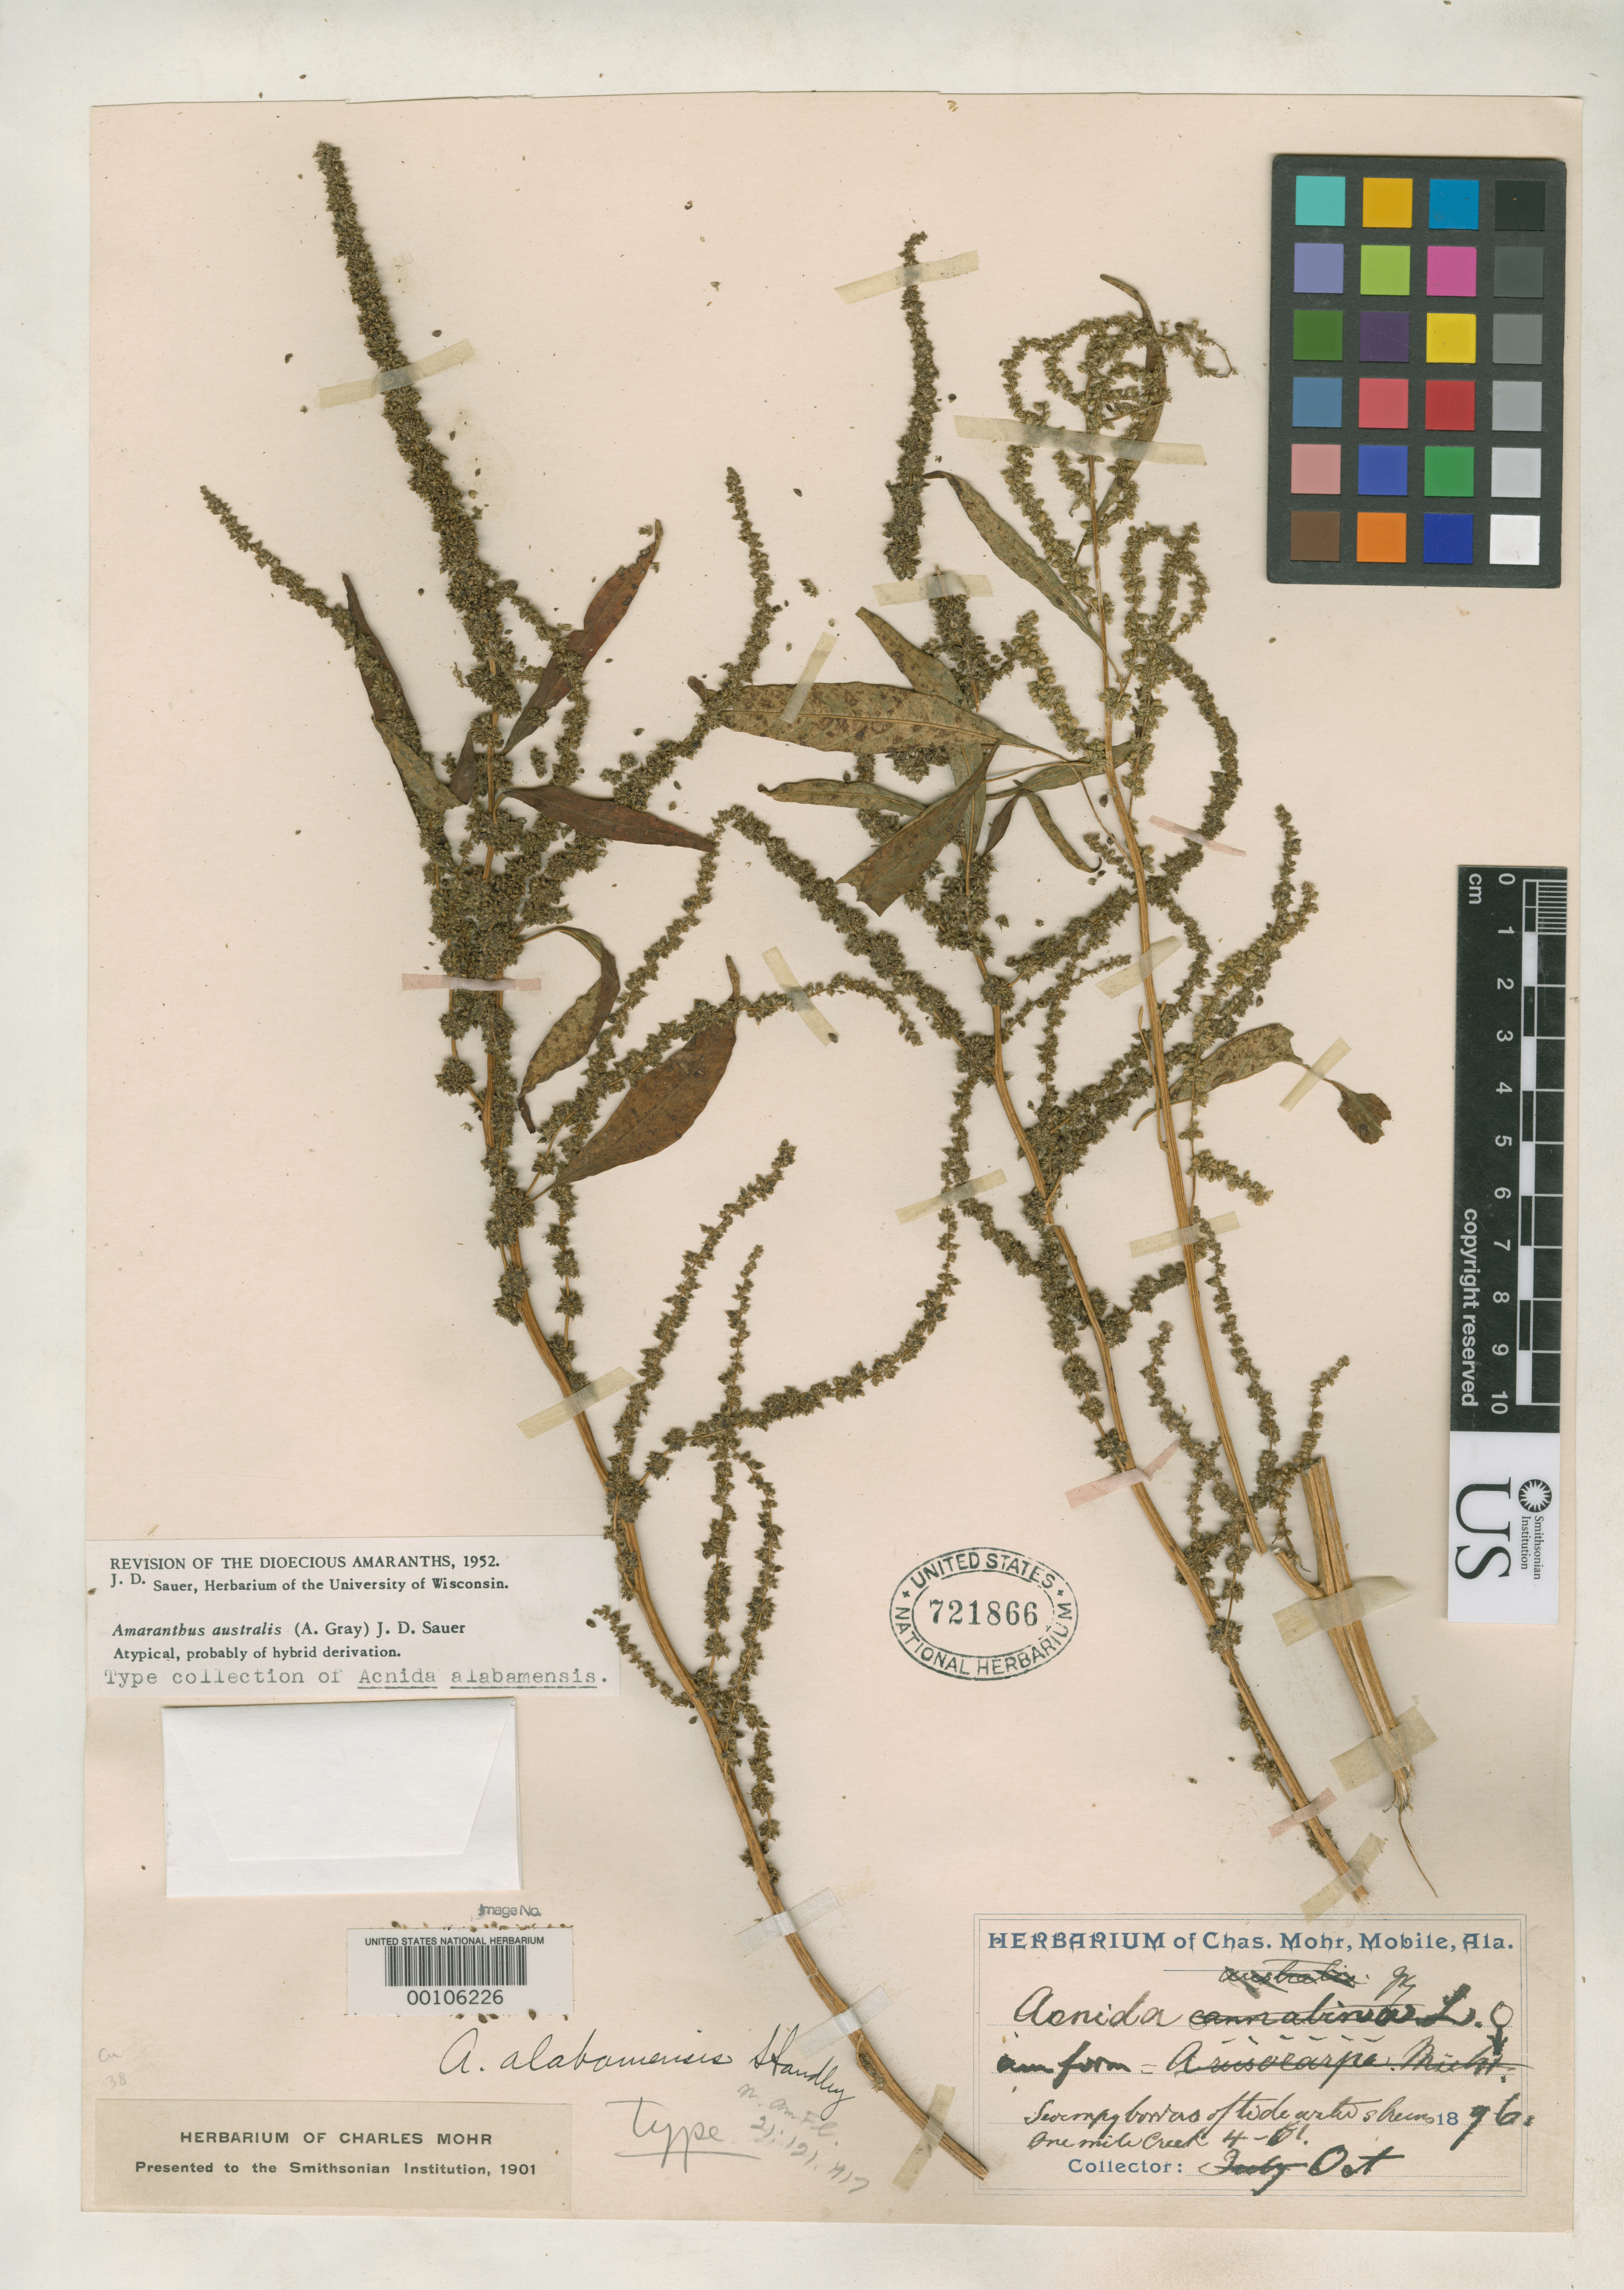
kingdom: Plantae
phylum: Tracheophyta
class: Magnoliopsida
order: Caryophyllales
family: Amaranthaceae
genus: Acnida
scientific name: Acnida alabamensis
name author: Standl.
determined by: Sauer, J. D.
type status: Holotype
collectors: C. T. Mohr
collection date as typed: Oct 1896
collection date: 1896-10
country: United States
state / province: Alabama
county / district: Mobile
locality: Swampy borders of tidewater shores, One Mile Creek 4-01.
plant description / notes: As annotated by Sauer, "atypical, probably of hybrid derivation".; Date may be 4 Oct [handwritten label, nearly illegible]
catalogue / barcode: US 721866